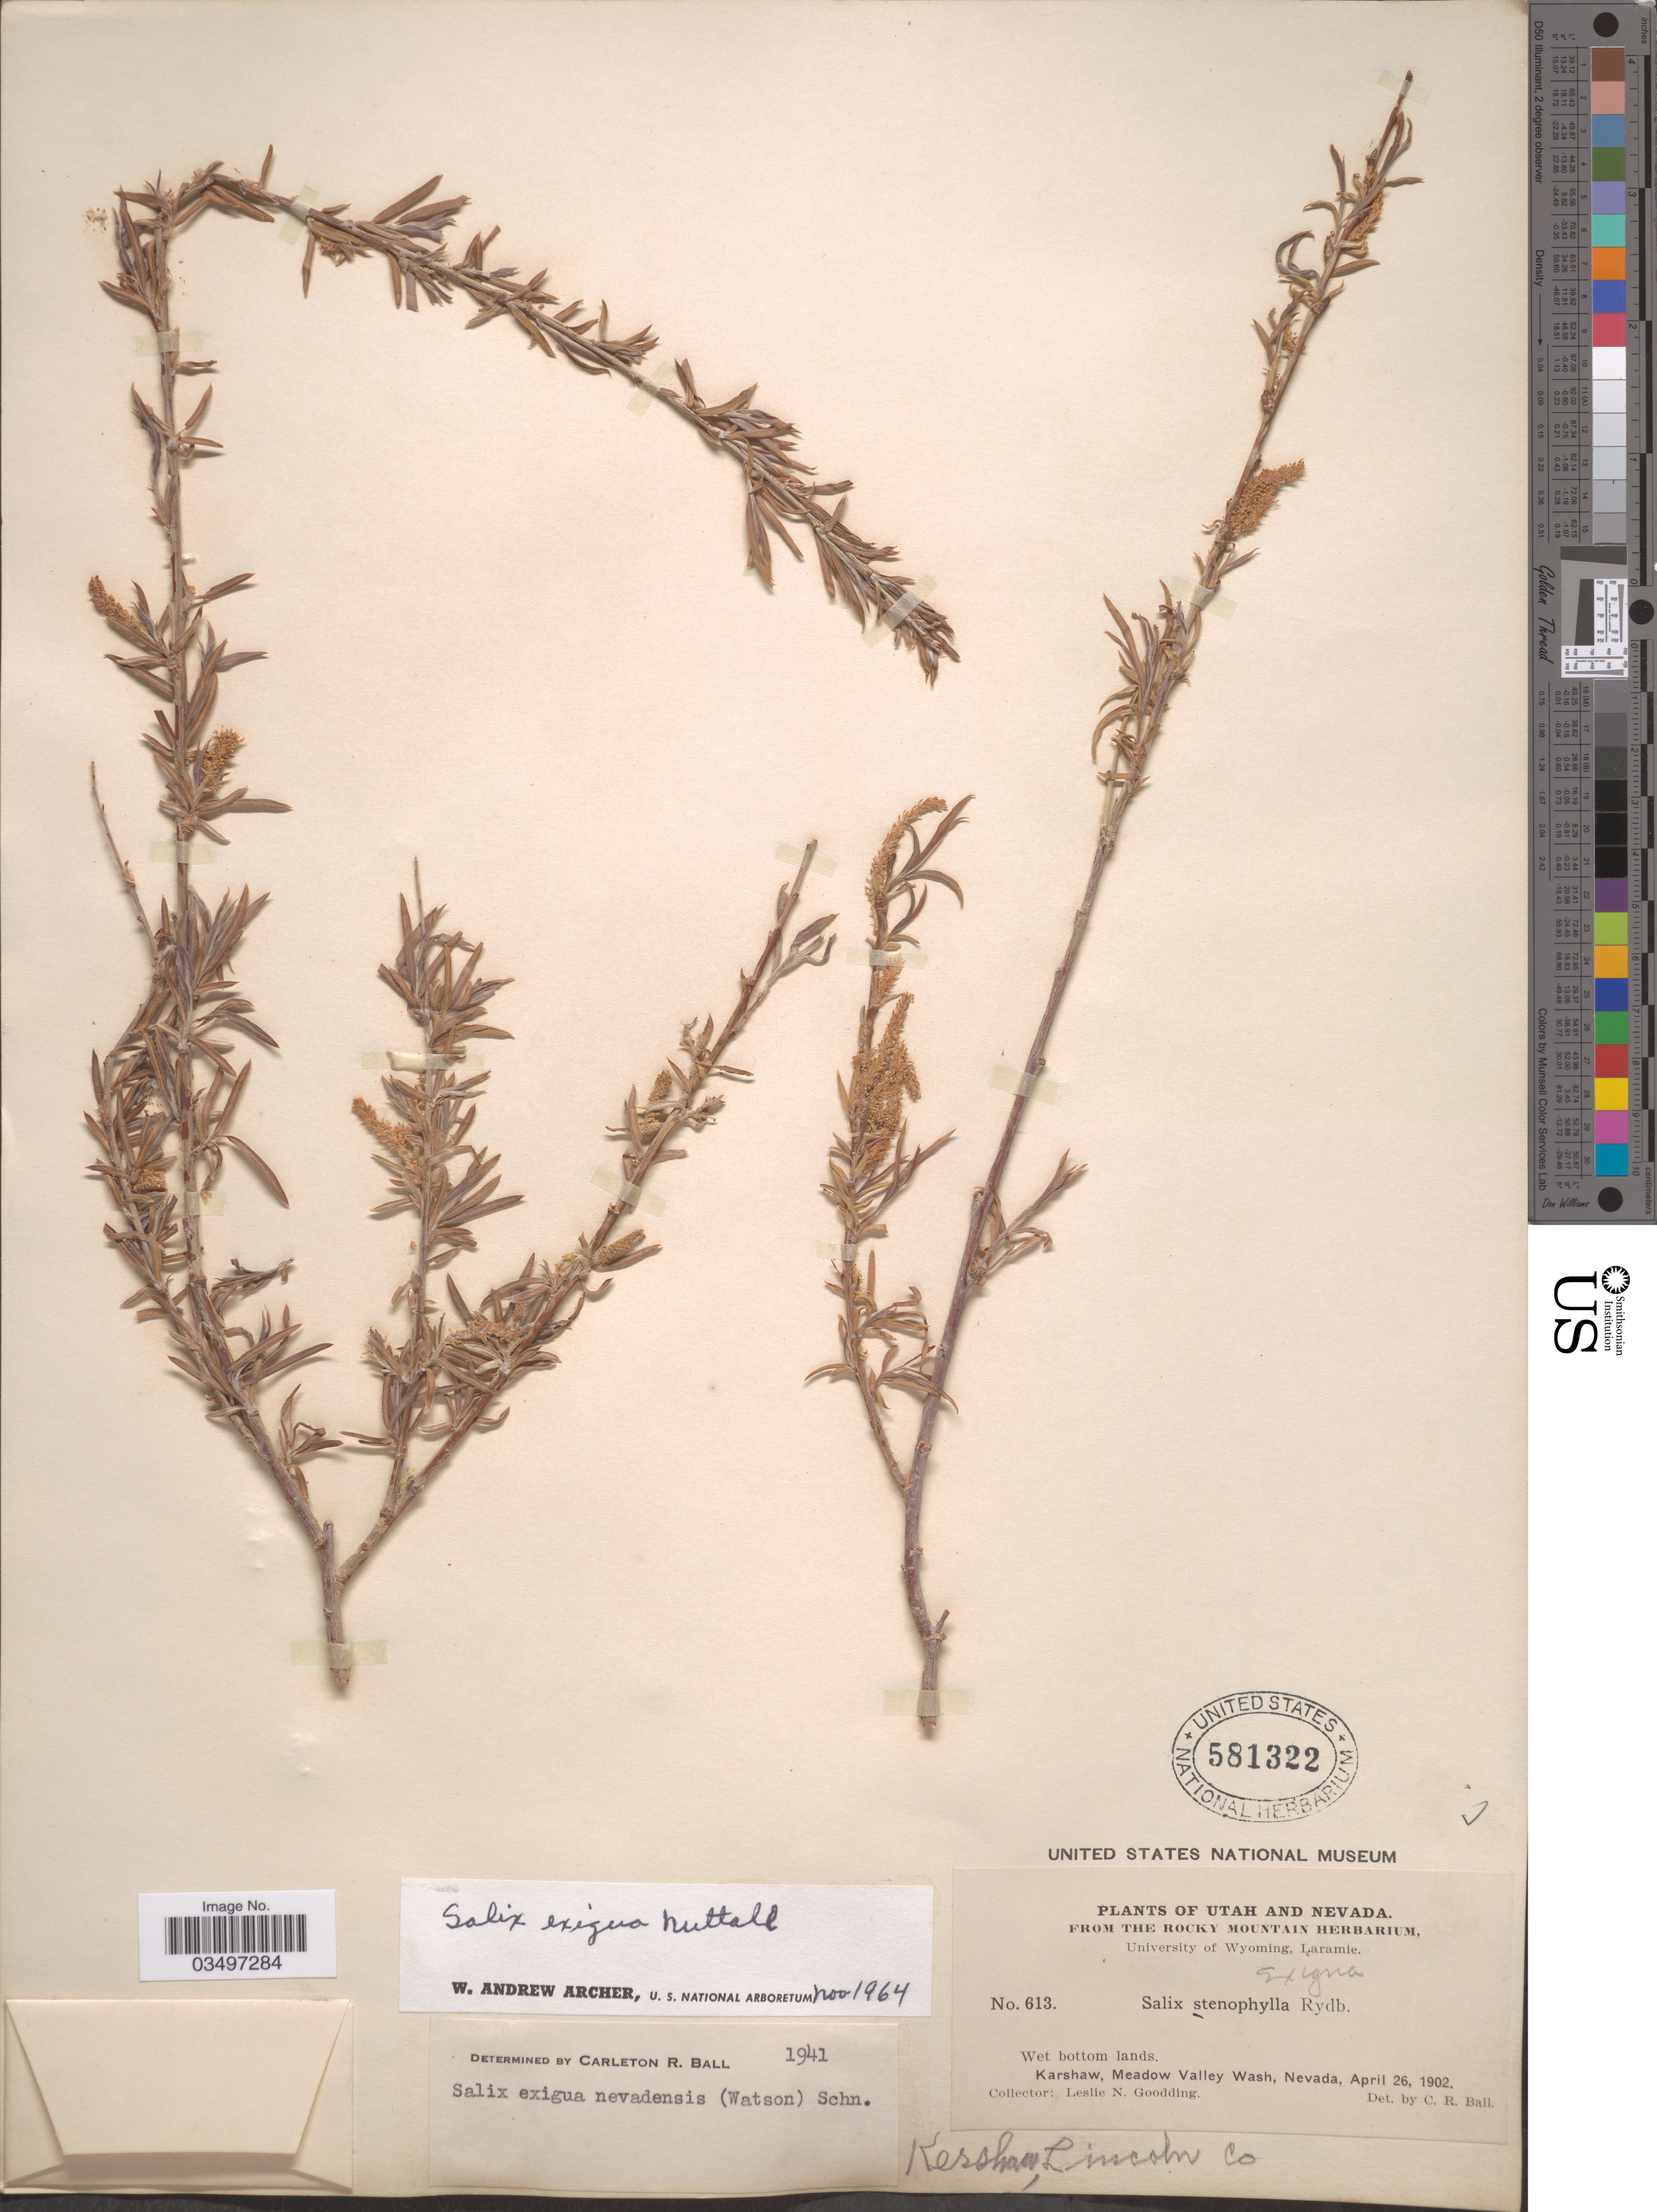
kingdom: Plantae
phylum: Tracheophyta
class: Magnoliopsida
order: Malpighiales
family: Salicaceae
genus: Salix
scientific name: Salix exigua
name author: Nutt.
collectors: L. N. Goodding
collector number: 613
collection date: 1902-04-26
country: United States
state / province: Nevada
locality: Wet bottom lands. Karshaw, Meadow Valley Wash, Kershaw, Lincoln Co.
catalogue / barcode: US 581322